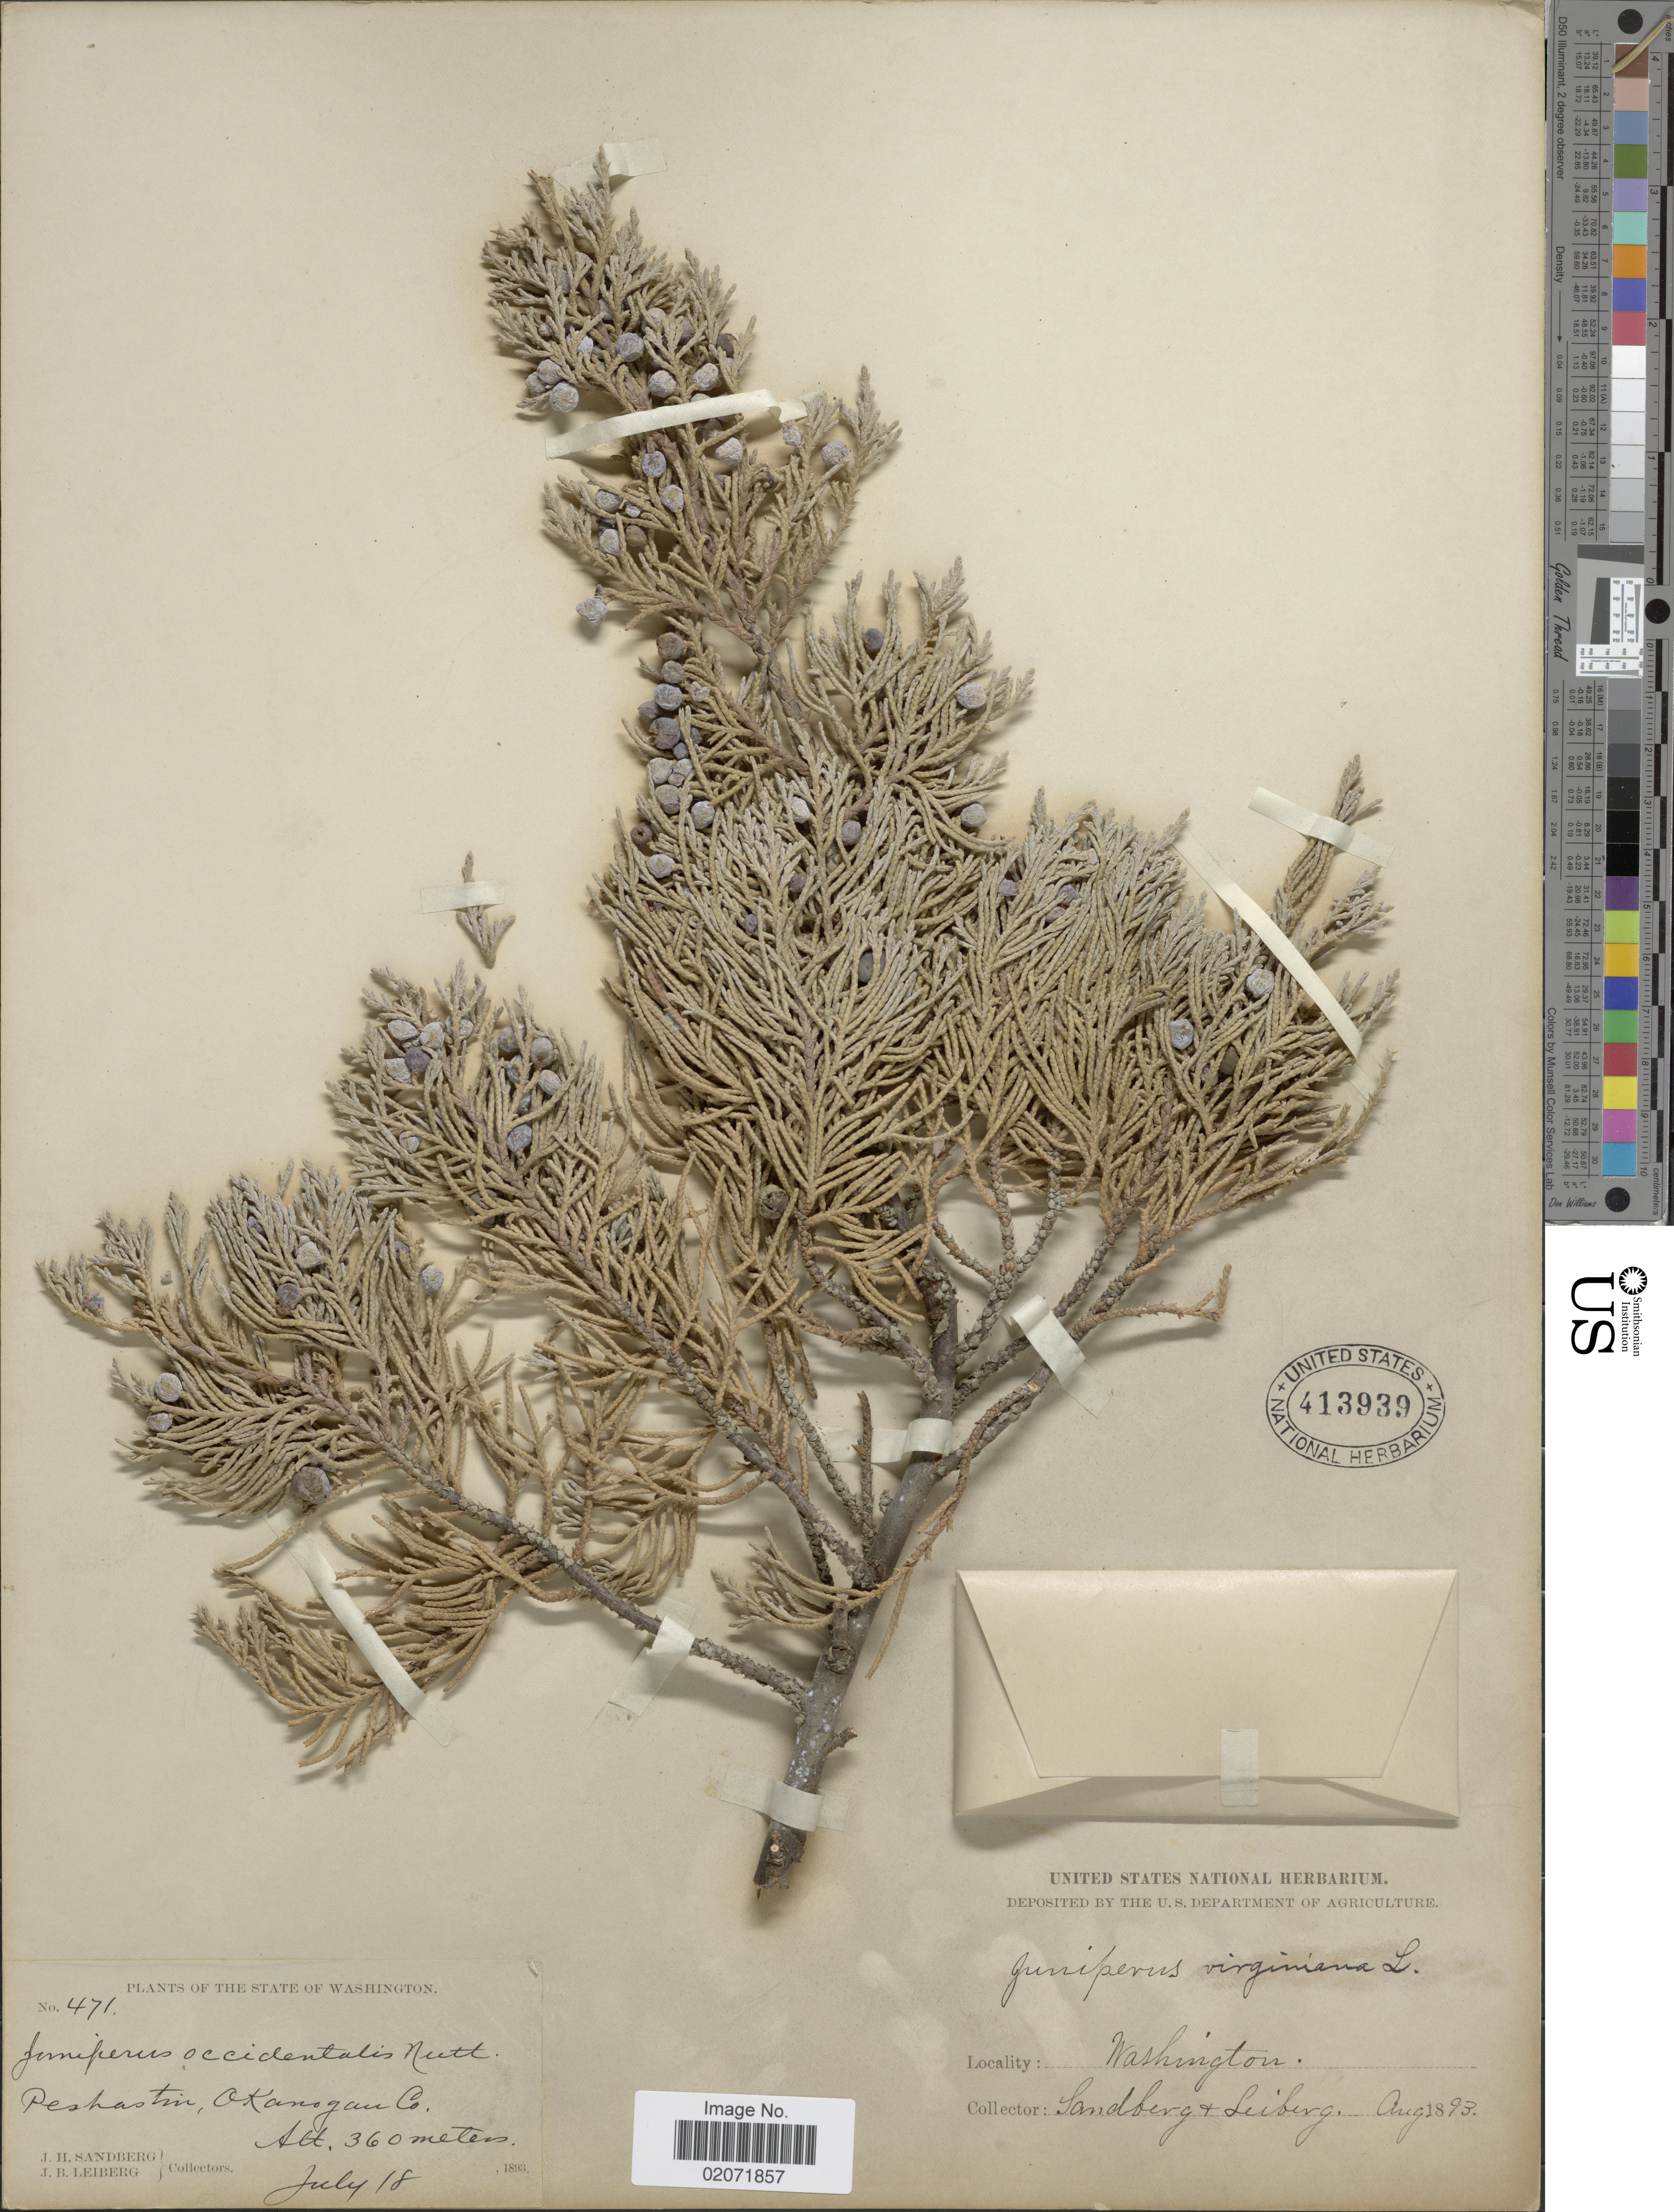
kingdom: Plantae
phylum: Tracheophyta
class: Pinopsida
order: Pinales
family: Cupressaceae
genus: Juniperus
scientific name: Juniperus scopulorum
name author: Sarg.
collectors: J. H. Sandberg & J. B. Leiberg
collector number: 471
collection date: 1893-07-18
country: United States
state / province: Washington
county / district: Okanogan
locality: Peshastin, Okanogan Co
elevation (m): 360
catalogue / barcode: US 413939